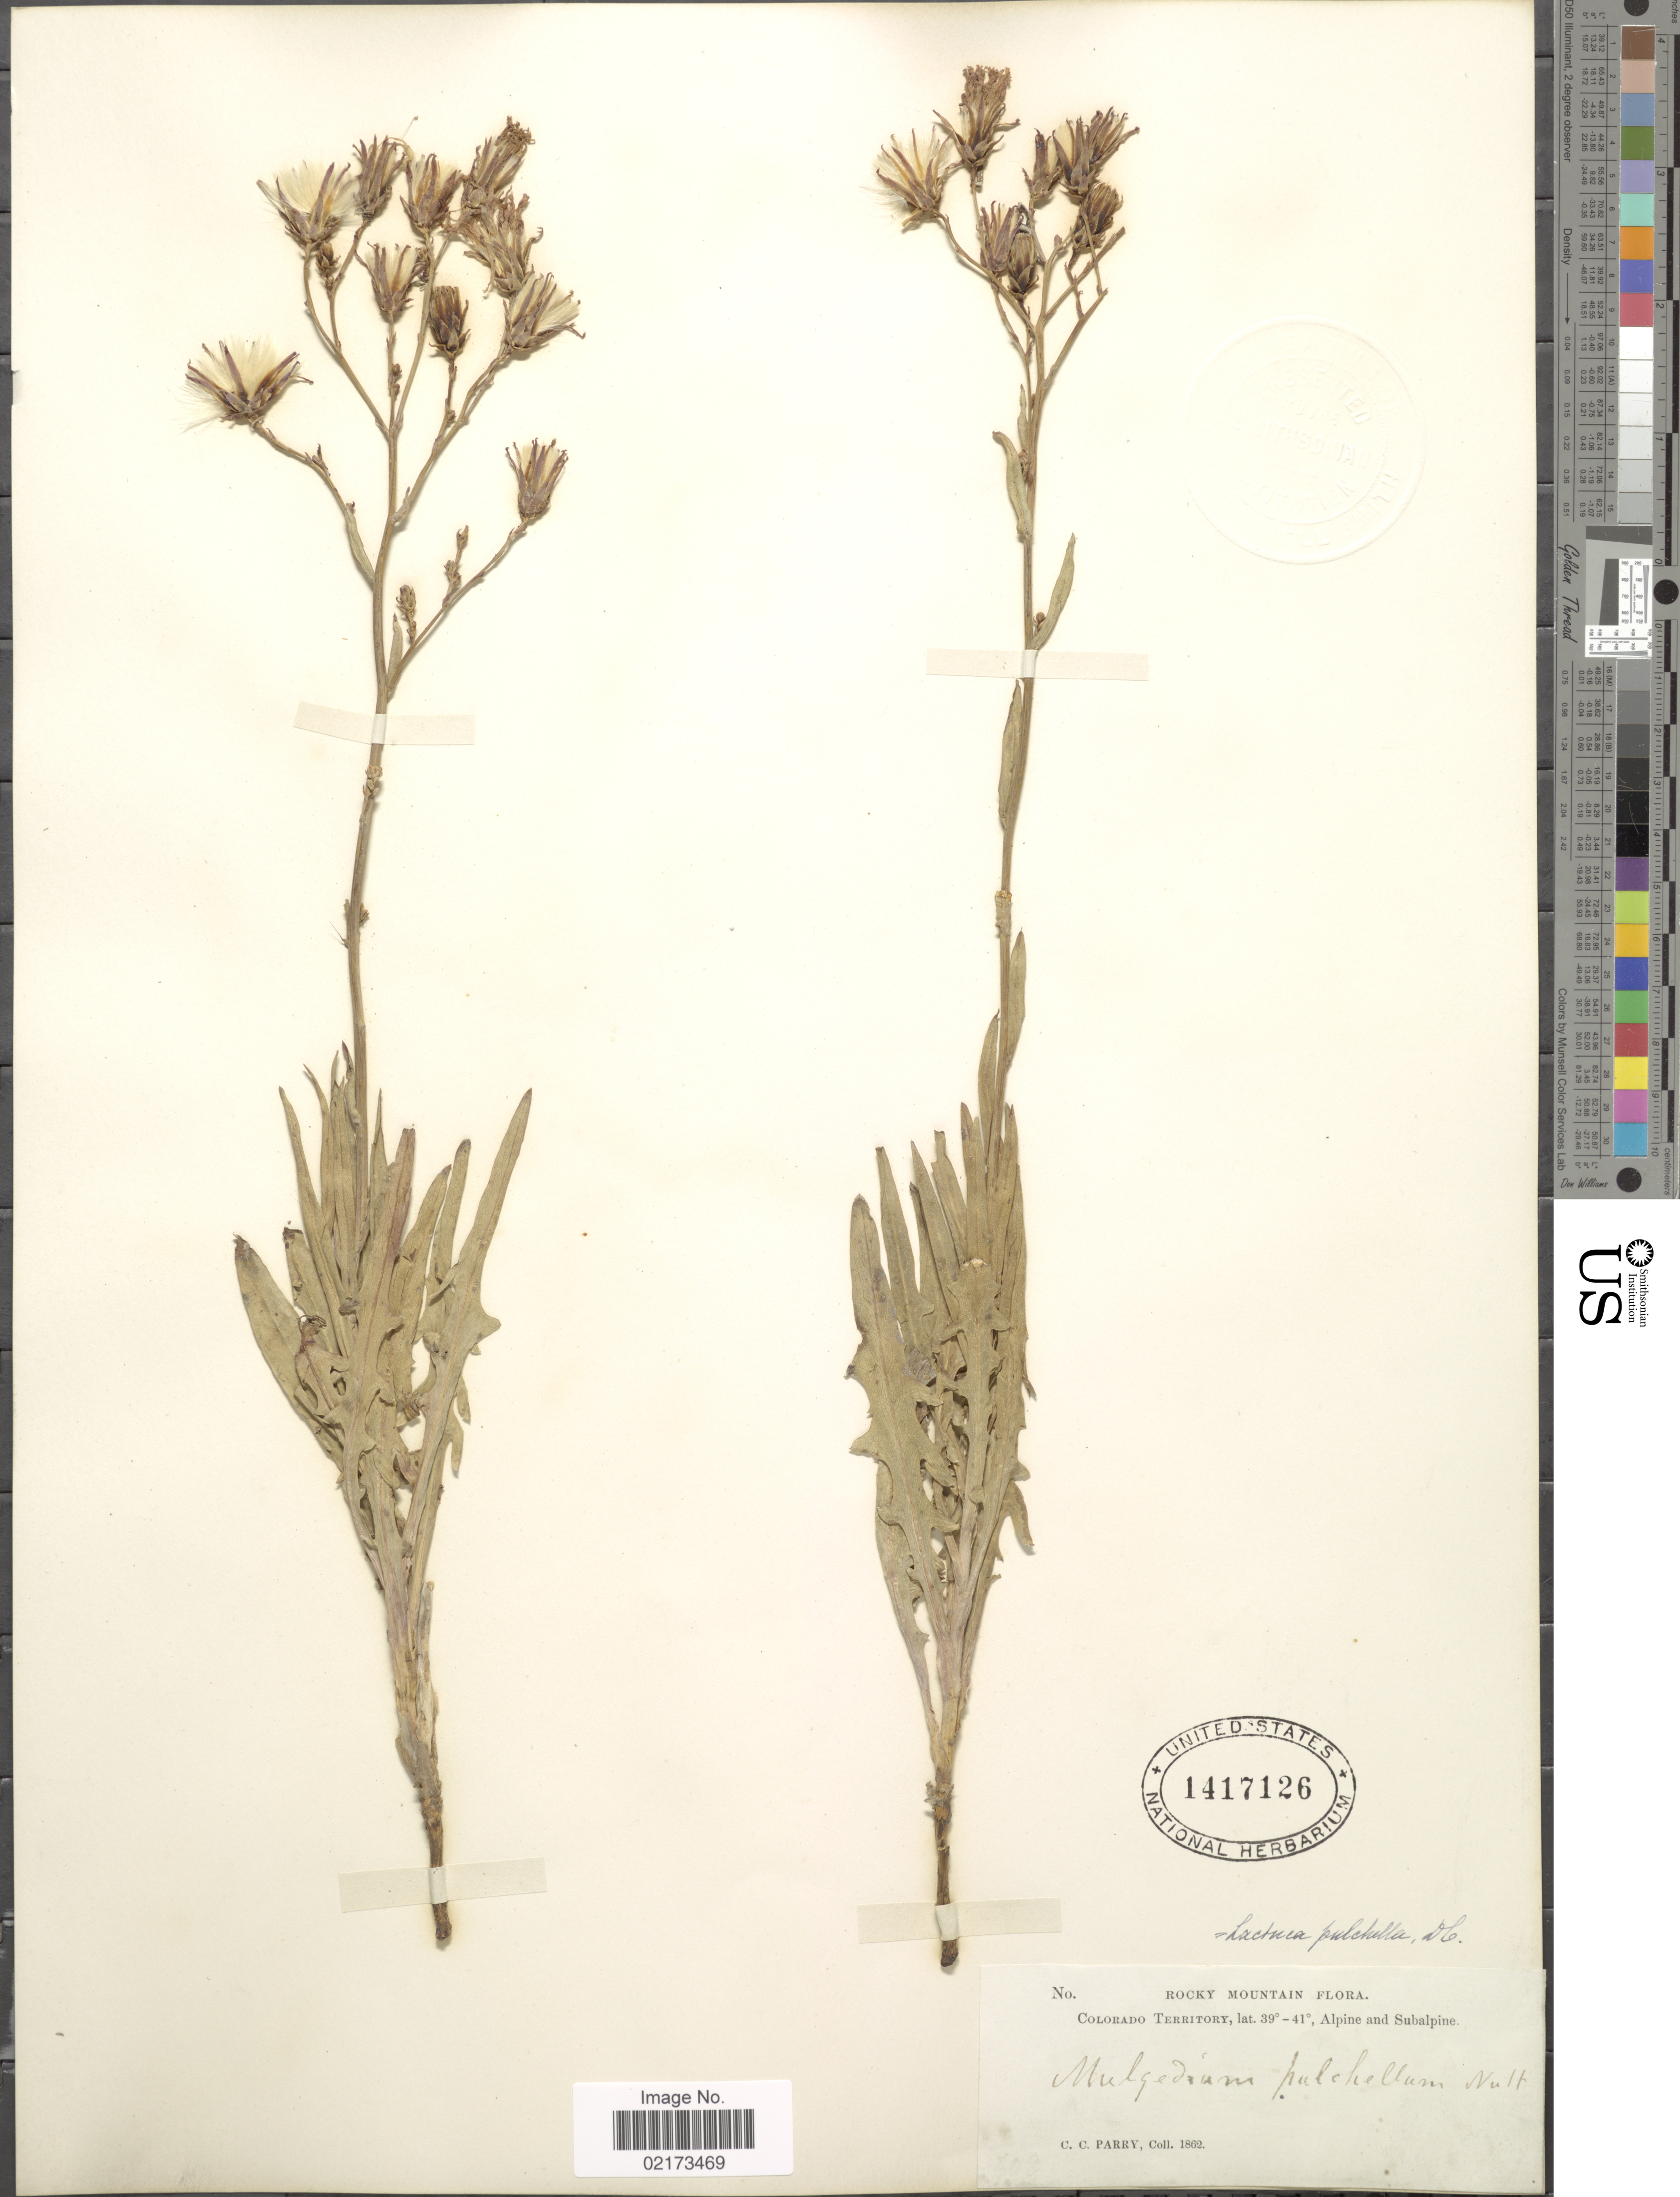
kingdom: Plantae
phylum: Tracheophyta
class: Magnoliopsida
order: Asterales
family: Asteraceae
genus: Lactuca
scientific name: Lactuca tatarica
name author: (L.) C.A. Mey.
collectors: C. C. Parry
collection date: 1862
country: United States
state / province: Colorado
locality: Rocky Mountain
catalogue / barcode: US 1417126